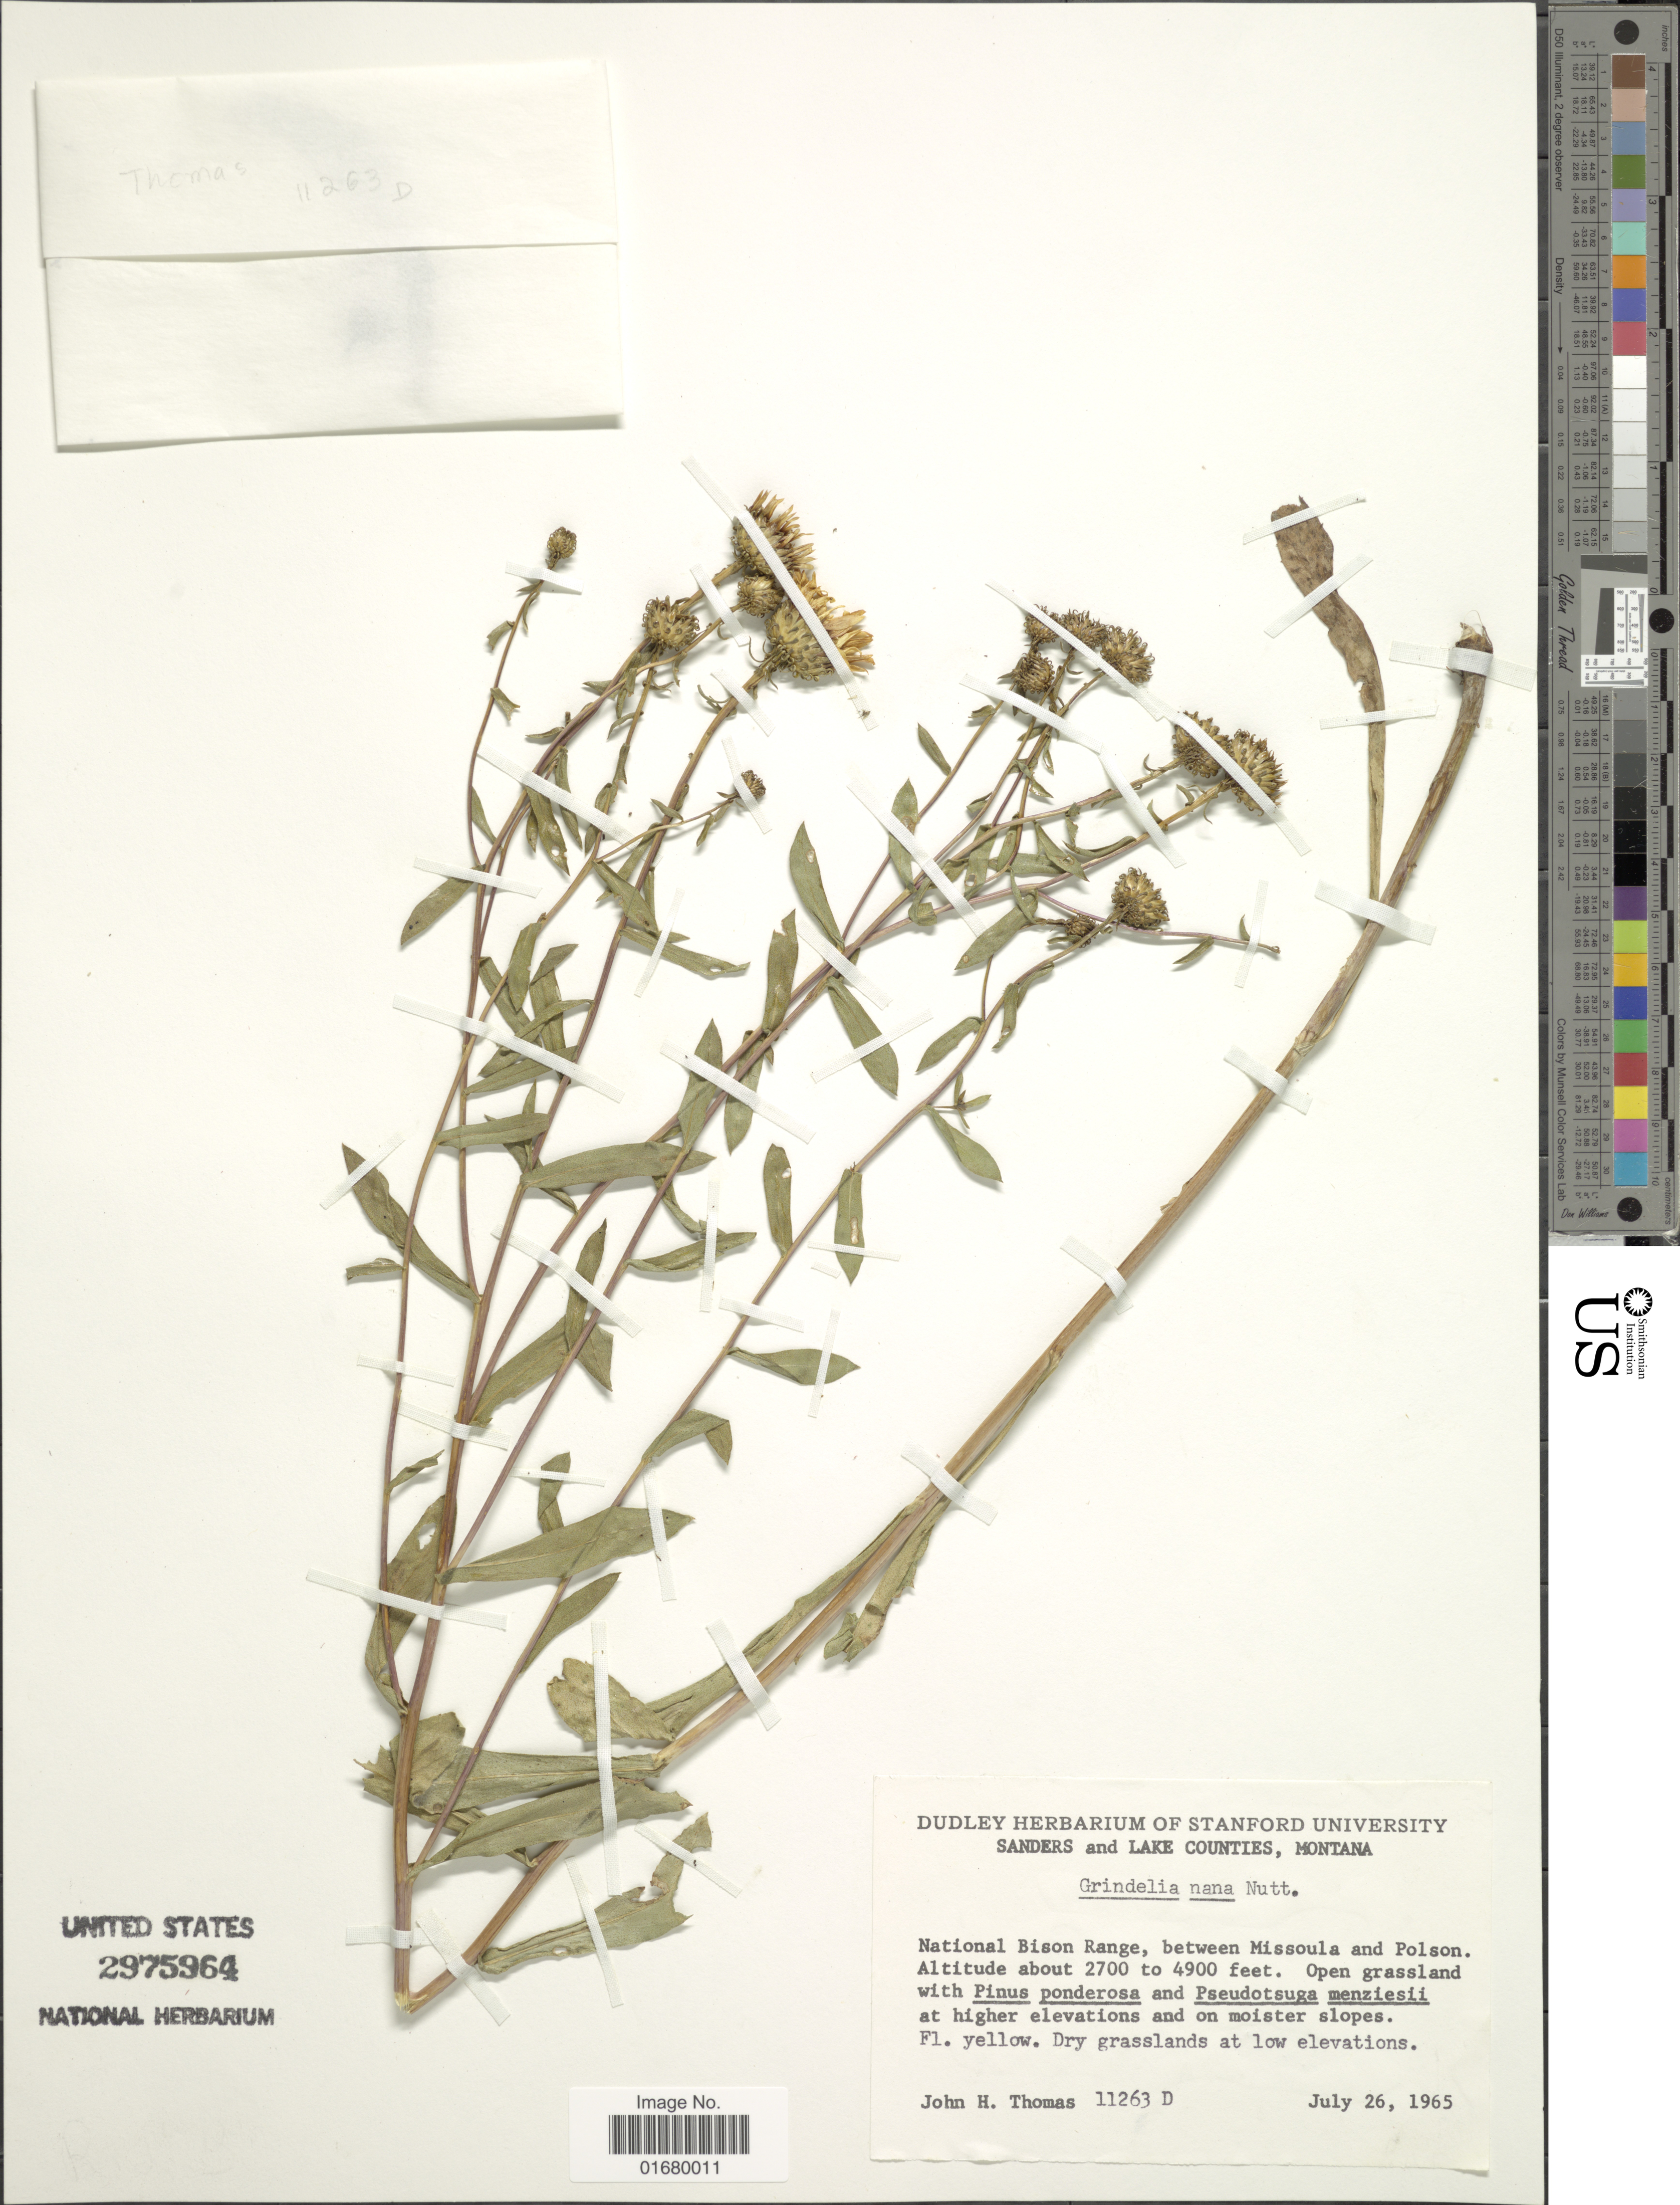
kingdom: Plantae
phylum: Tracheophyta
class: Magnoliopsida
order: Asterales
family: Asteraceae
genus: Grindelia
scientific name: Grindelia nana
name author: Nutt.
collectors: J. H. Thomas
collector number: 11263D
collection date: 1965-07-26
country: United States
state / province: Montana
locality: Sanders and Lake Counties, National Bison Rancge, between Missoula and Polson.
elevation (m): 823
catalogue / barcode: US 2975964